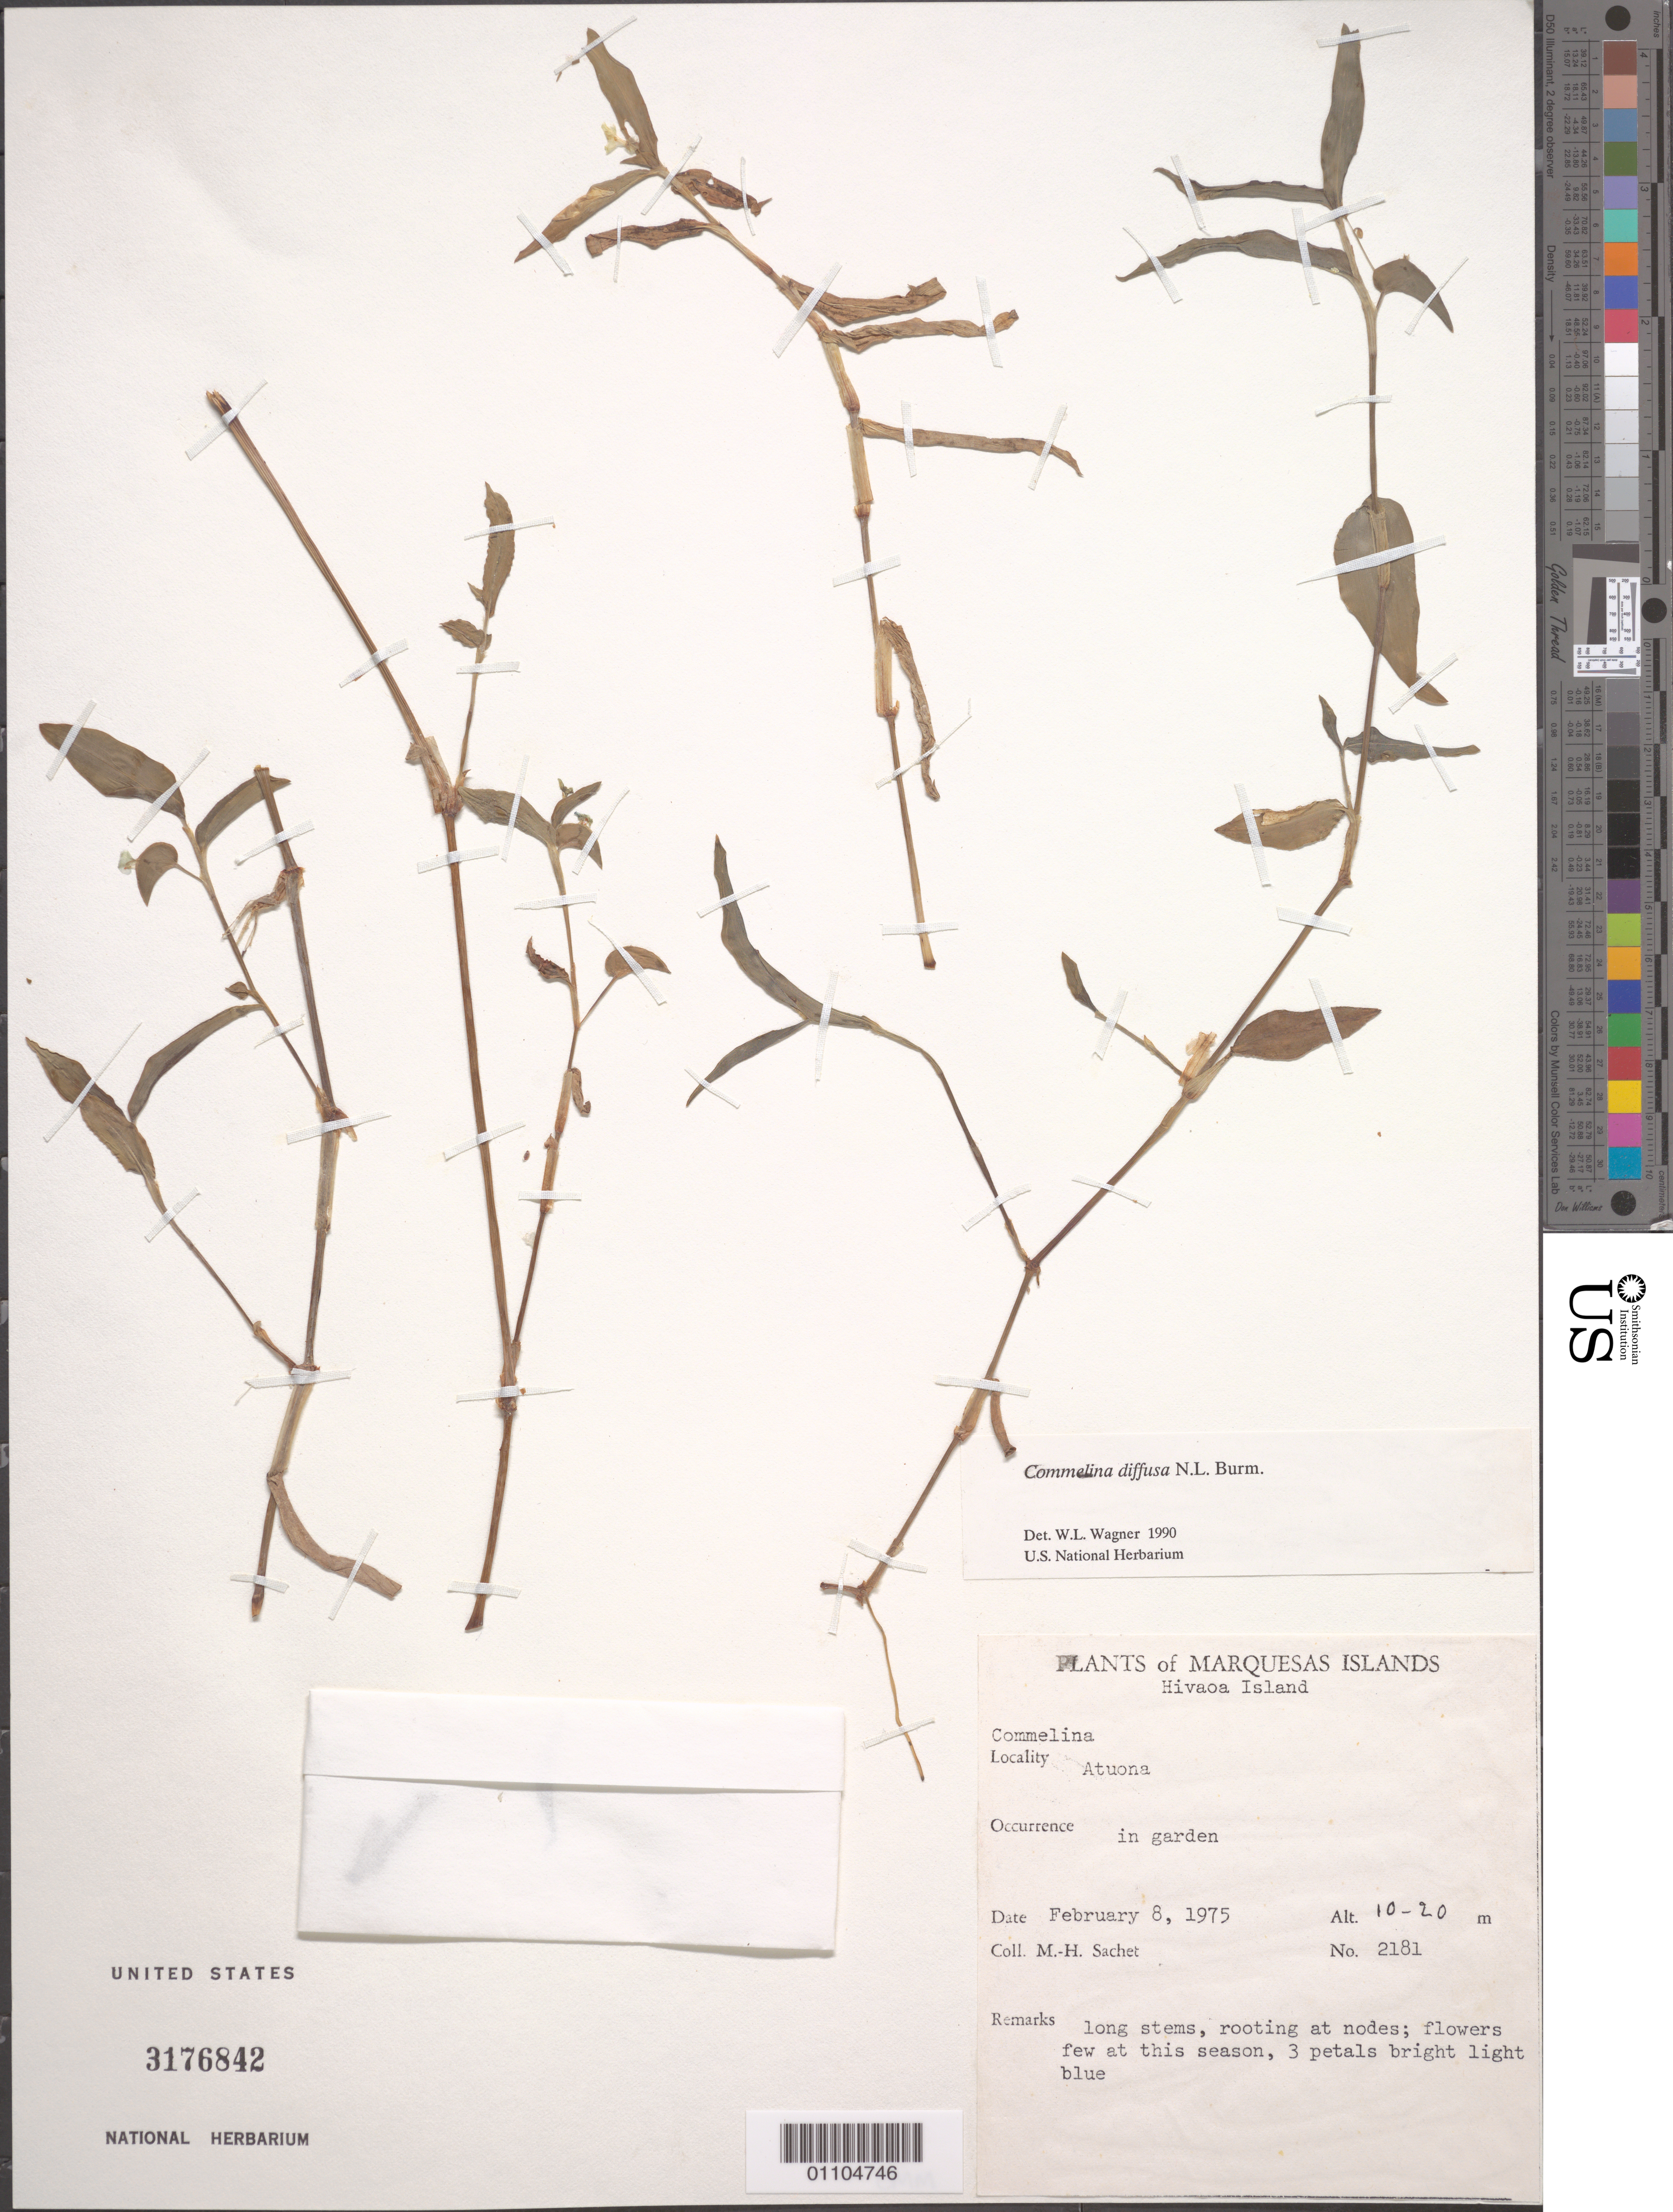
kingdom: Plantae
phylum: Tracheophyta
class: Liliopsida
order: Commelinales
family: Commelinaceae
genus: Commelina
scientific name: Commelina diffusa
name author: Burm. f.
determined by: Wagner, W. L., (BOT), Smithsonian Institution - National Museum of Natural History (UNITED STATES)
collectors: M.-H. Sachet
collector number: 2181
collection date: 1975-02-08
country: French Polynesia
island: Hiva Oa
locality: Atuona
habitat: In garden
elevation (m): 10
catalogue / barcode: US 3176842